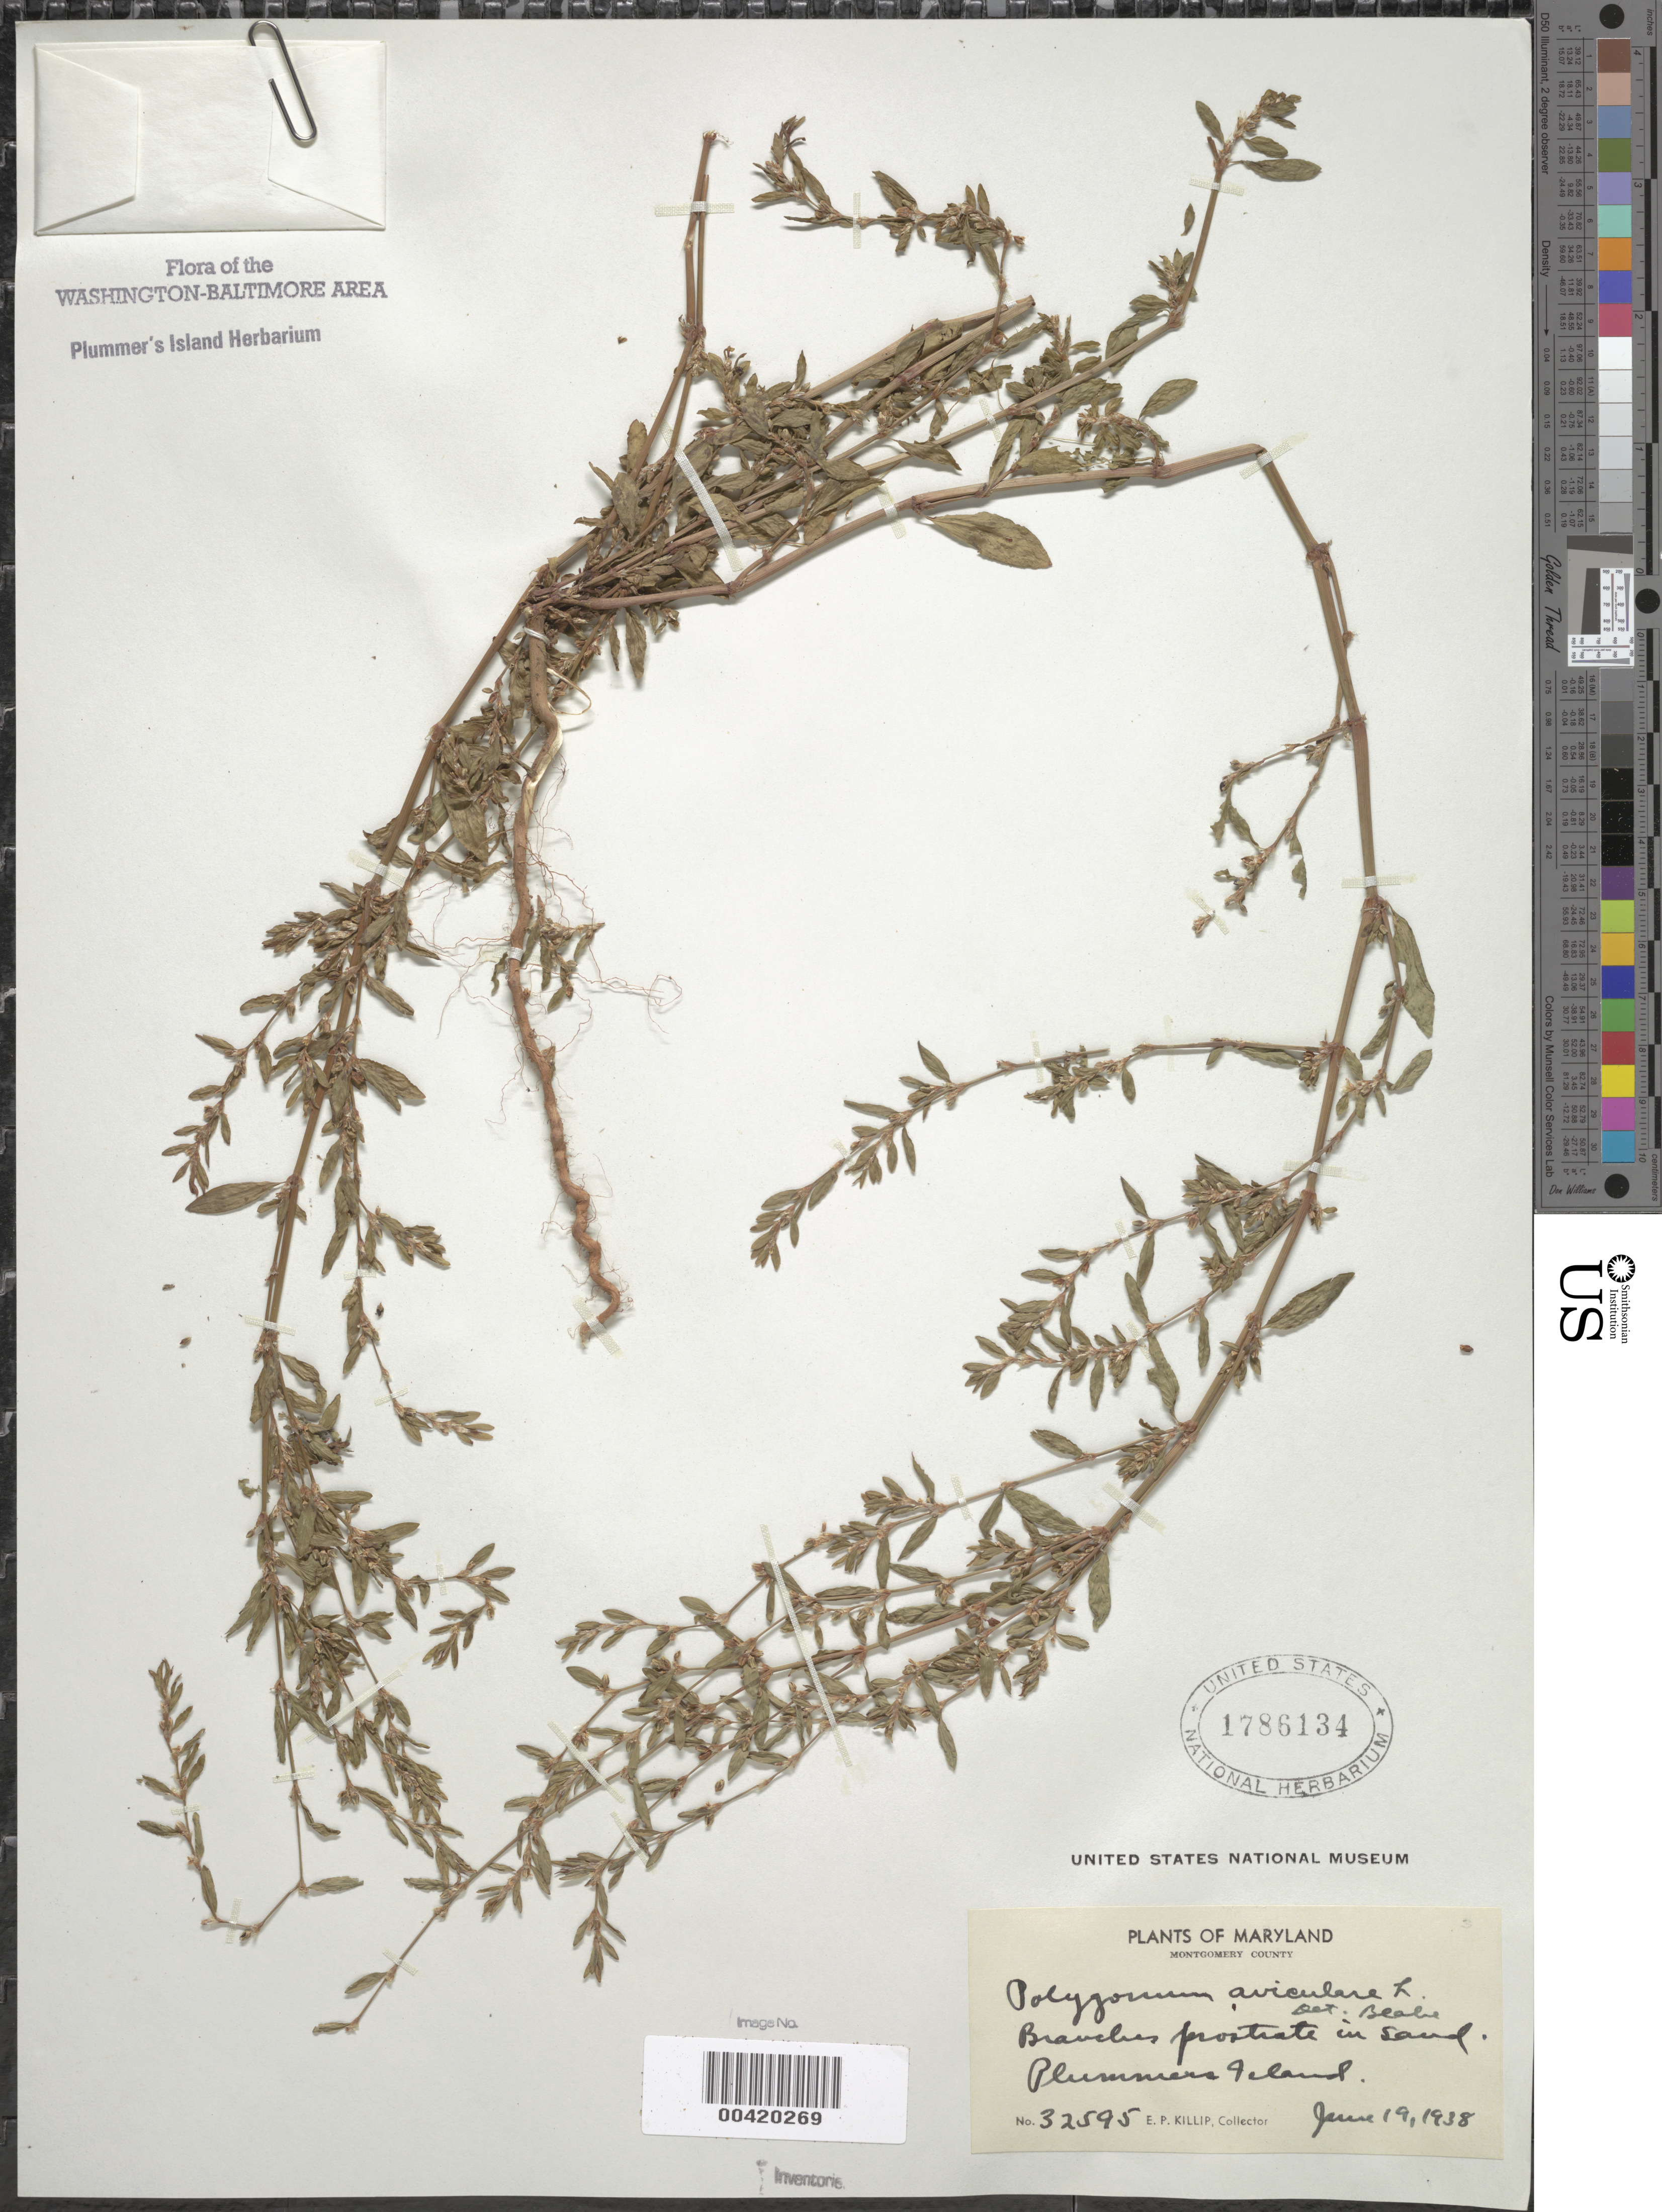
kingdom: Plantae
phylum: Tracheophyta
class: Magnoliopsida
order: Caryophyllales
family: Polygonaceae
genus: Polygonum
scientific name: Polygonum aviculare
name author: L.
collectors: E. P. Killip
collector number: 32595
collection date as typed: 19 Jun 1938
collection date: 1938-06-19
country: United States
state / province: Maryland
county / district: Montgomery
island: Plummers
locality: Plummer's Island, in sand C. & O. Canal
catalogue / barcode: US 1786134